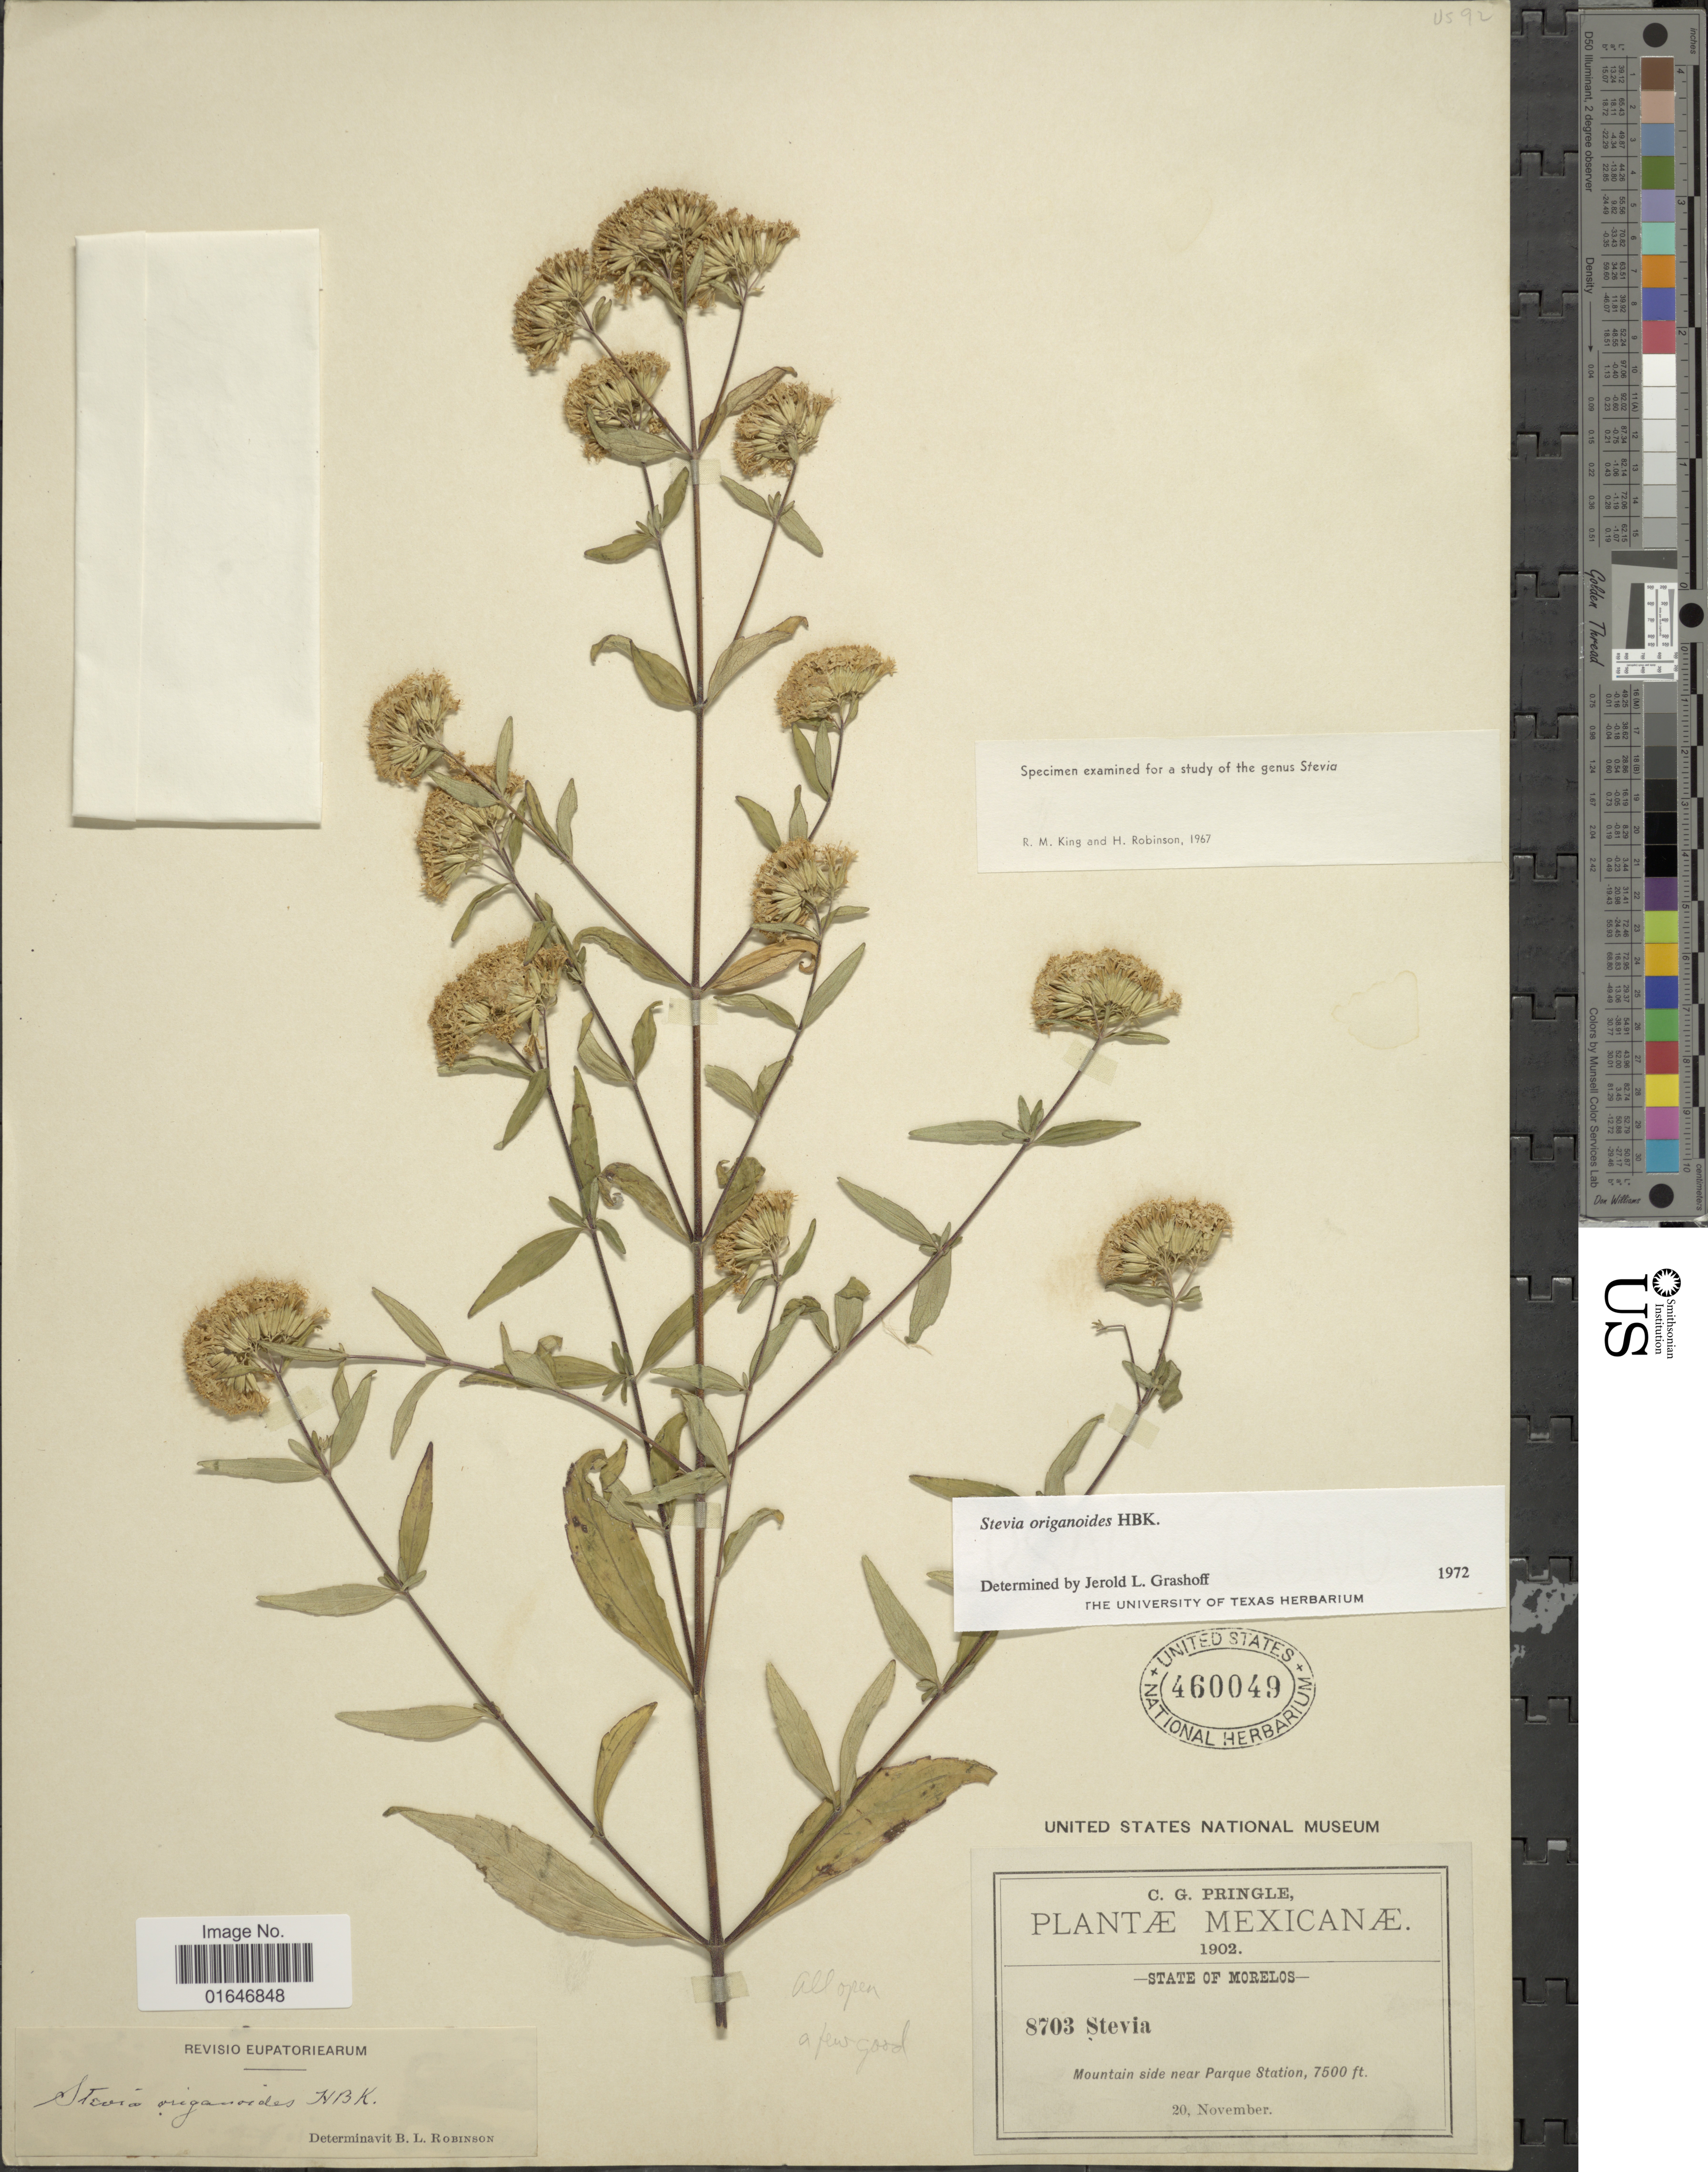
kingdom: Plantae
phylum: Tracheophyta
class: Magnoliopsida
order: Asterales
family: Asteraceae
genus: Stevia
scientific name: Stevia origanoides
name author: Kunth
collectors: C. G. Pringle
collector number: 8703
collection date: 1902-11-20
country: Mexico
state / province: Morelos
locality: Mountain side near Parque Station.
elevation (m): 2286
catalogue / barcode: US 460049